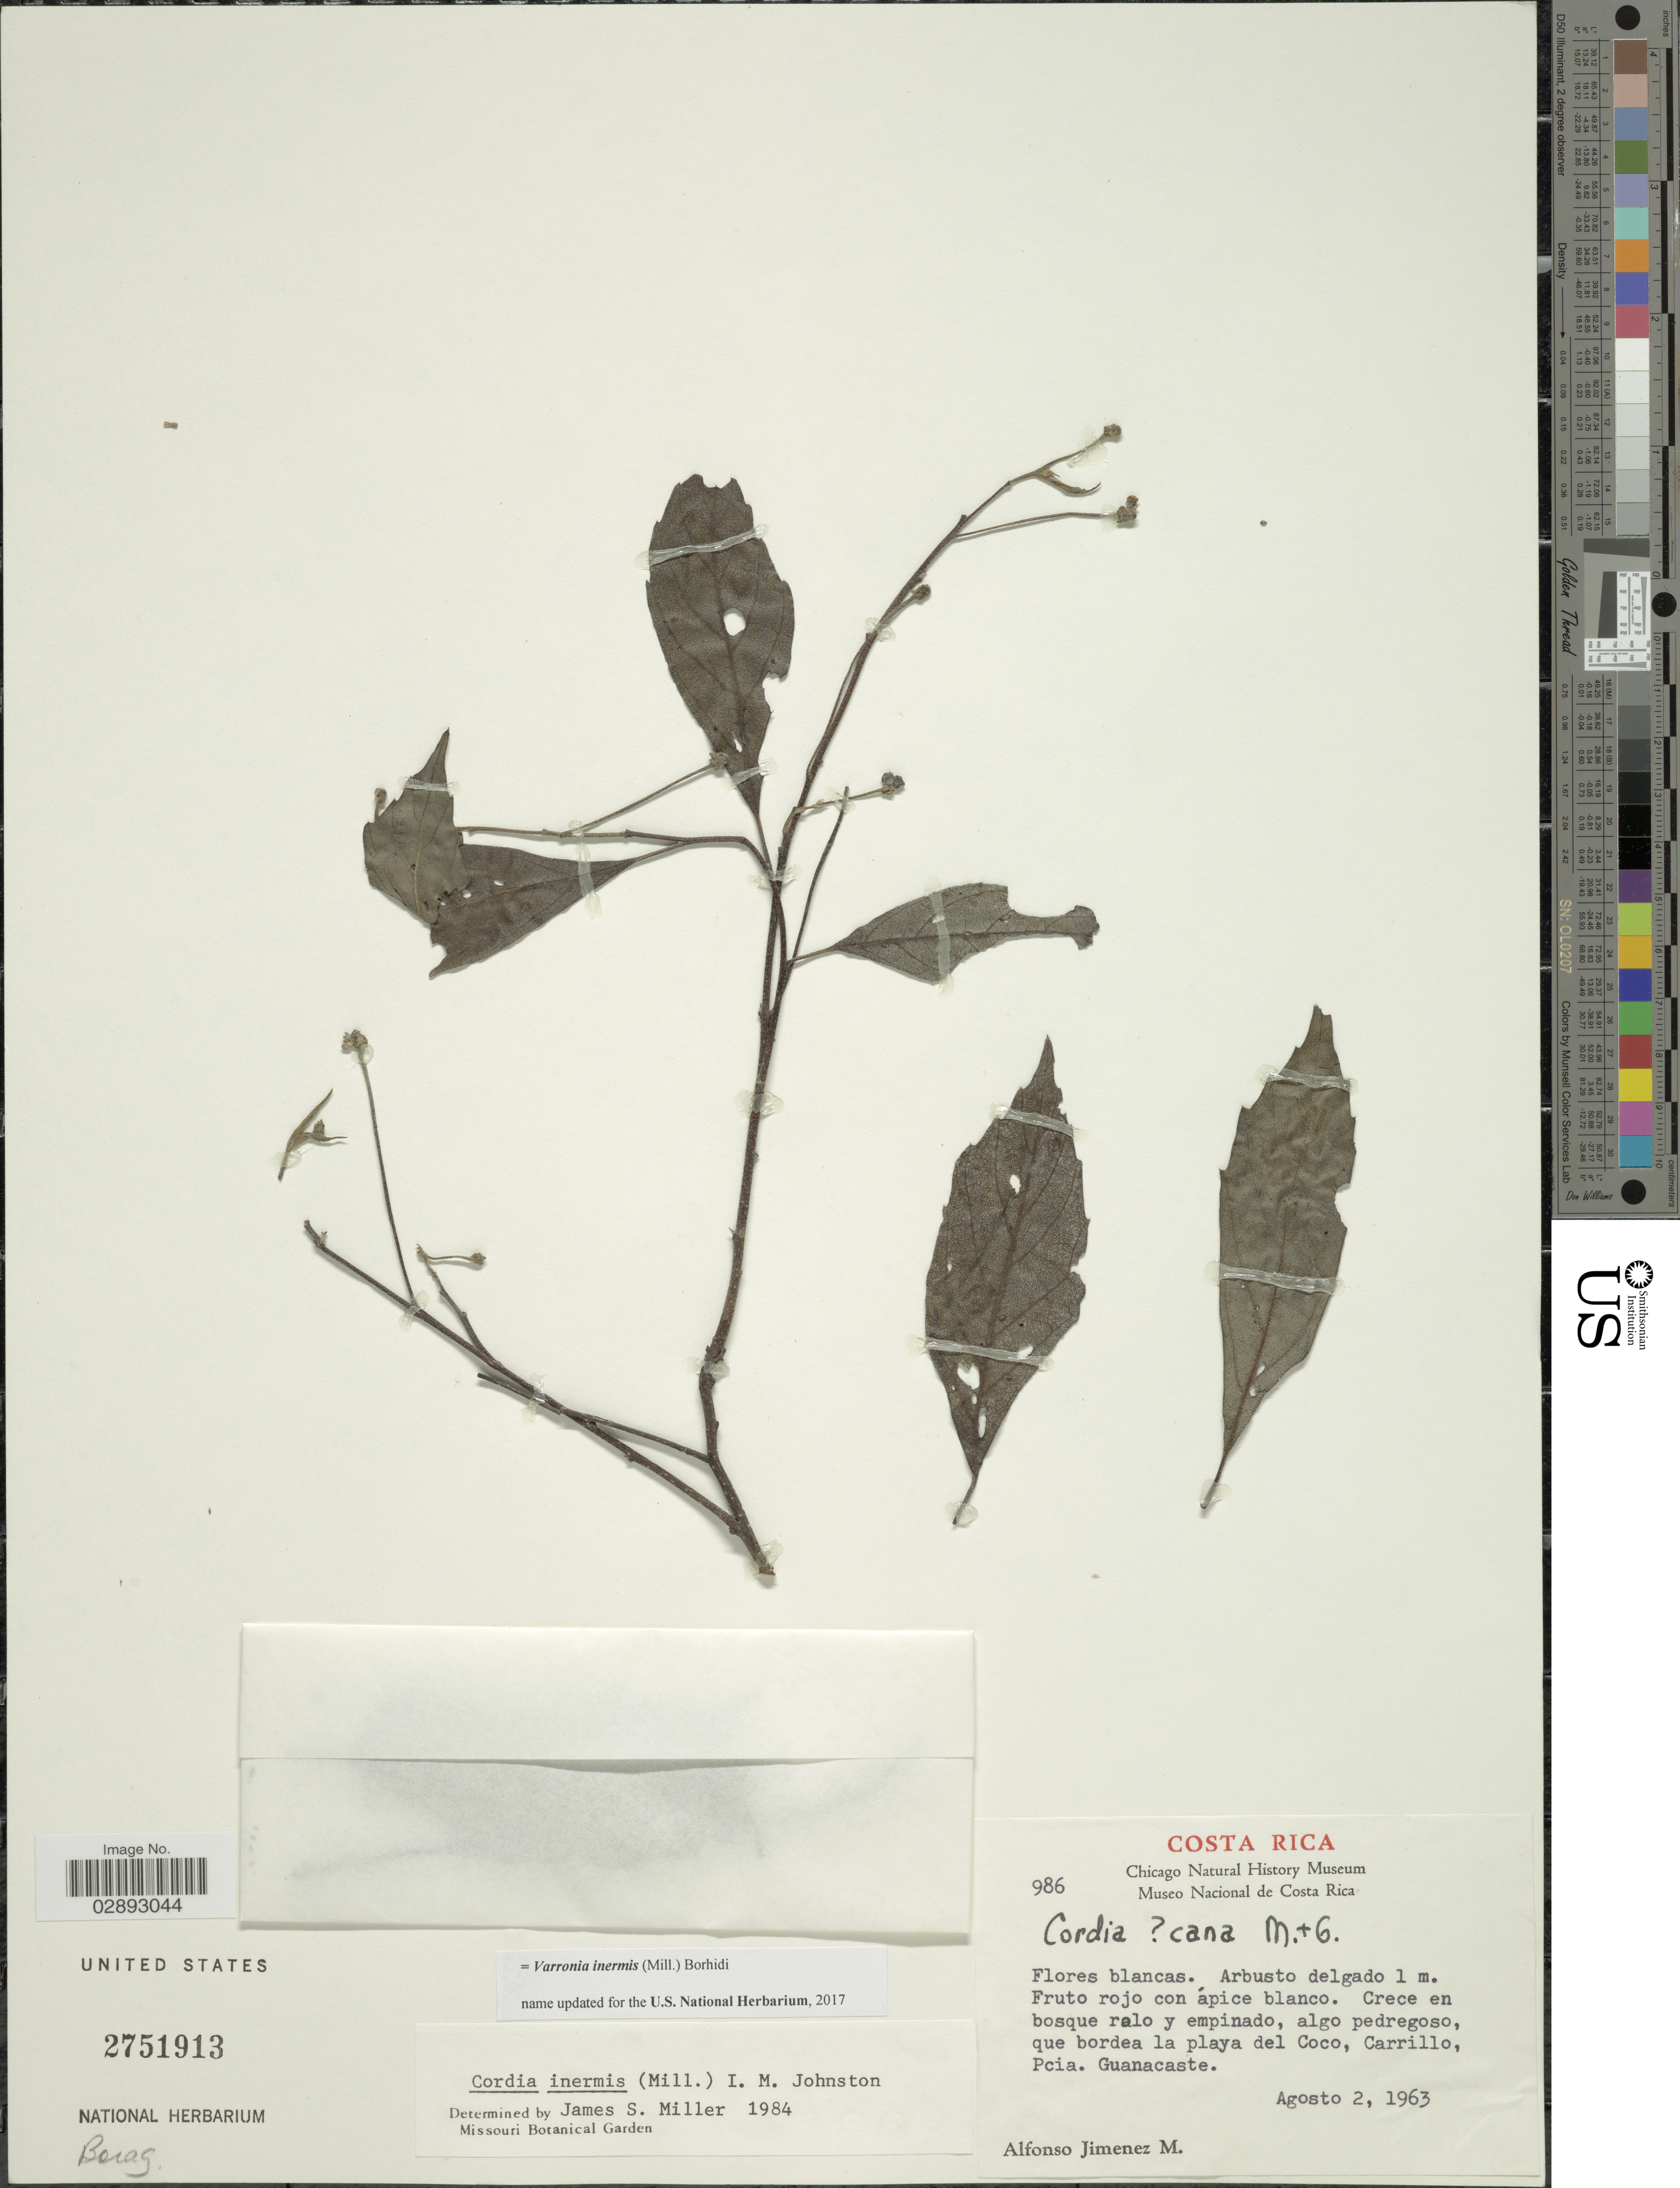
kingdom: Plantae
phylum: Tracheophyta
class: Magnoliopsida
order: Boraginales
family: Cordiaceae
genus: Varronia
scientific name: Varronia inermis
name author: (Mill.) Borhidi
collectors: A. Jimenez M.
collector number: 986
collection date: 1963-08-02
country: Costa Rica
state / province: Guanacaste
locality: Que bordea la playa del Coco, Carrillo, Pcia. Guanacaste.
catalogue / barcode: US 2751913